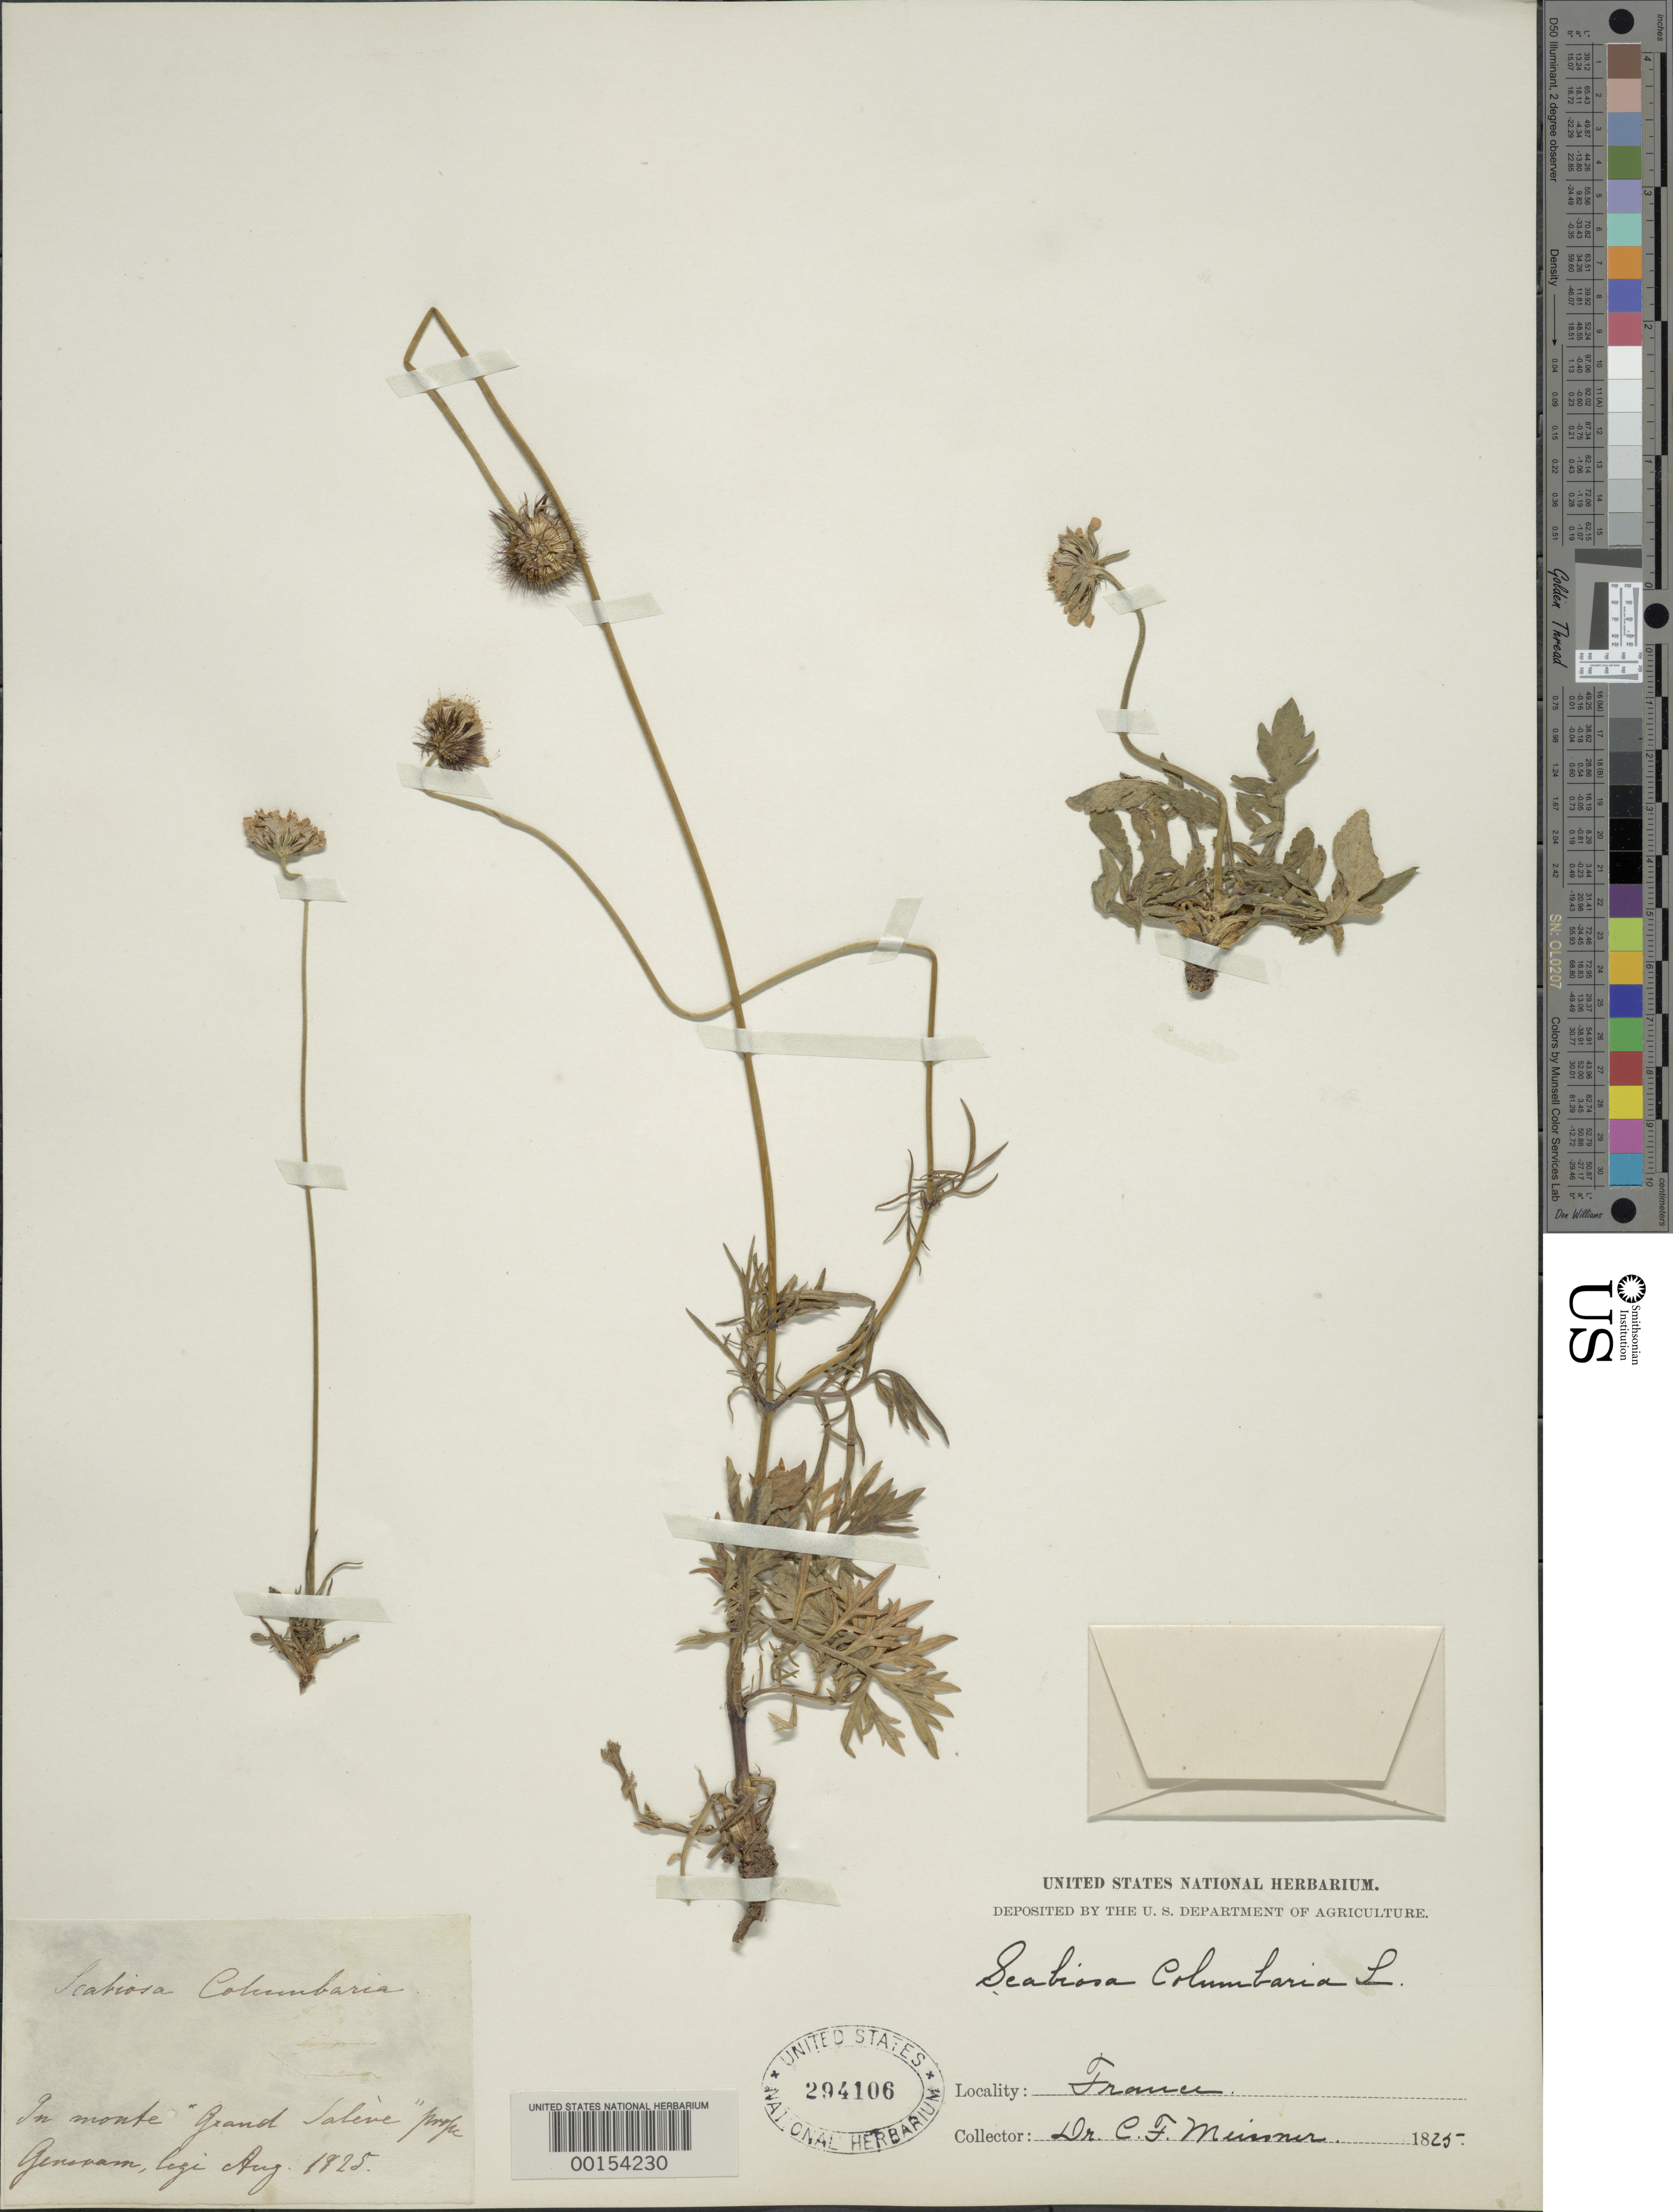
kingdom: Plantae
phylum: Tracheophyta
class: Magnoliopsida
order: Dipsacales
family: Caprifoliaceae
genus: Scabiosa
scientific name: Scabiosa columbaria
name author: L.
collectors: C. F. D. Meisner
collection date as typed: Aug 1825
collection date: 1825-08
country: France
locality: Near Gensram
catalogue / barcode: US 294106